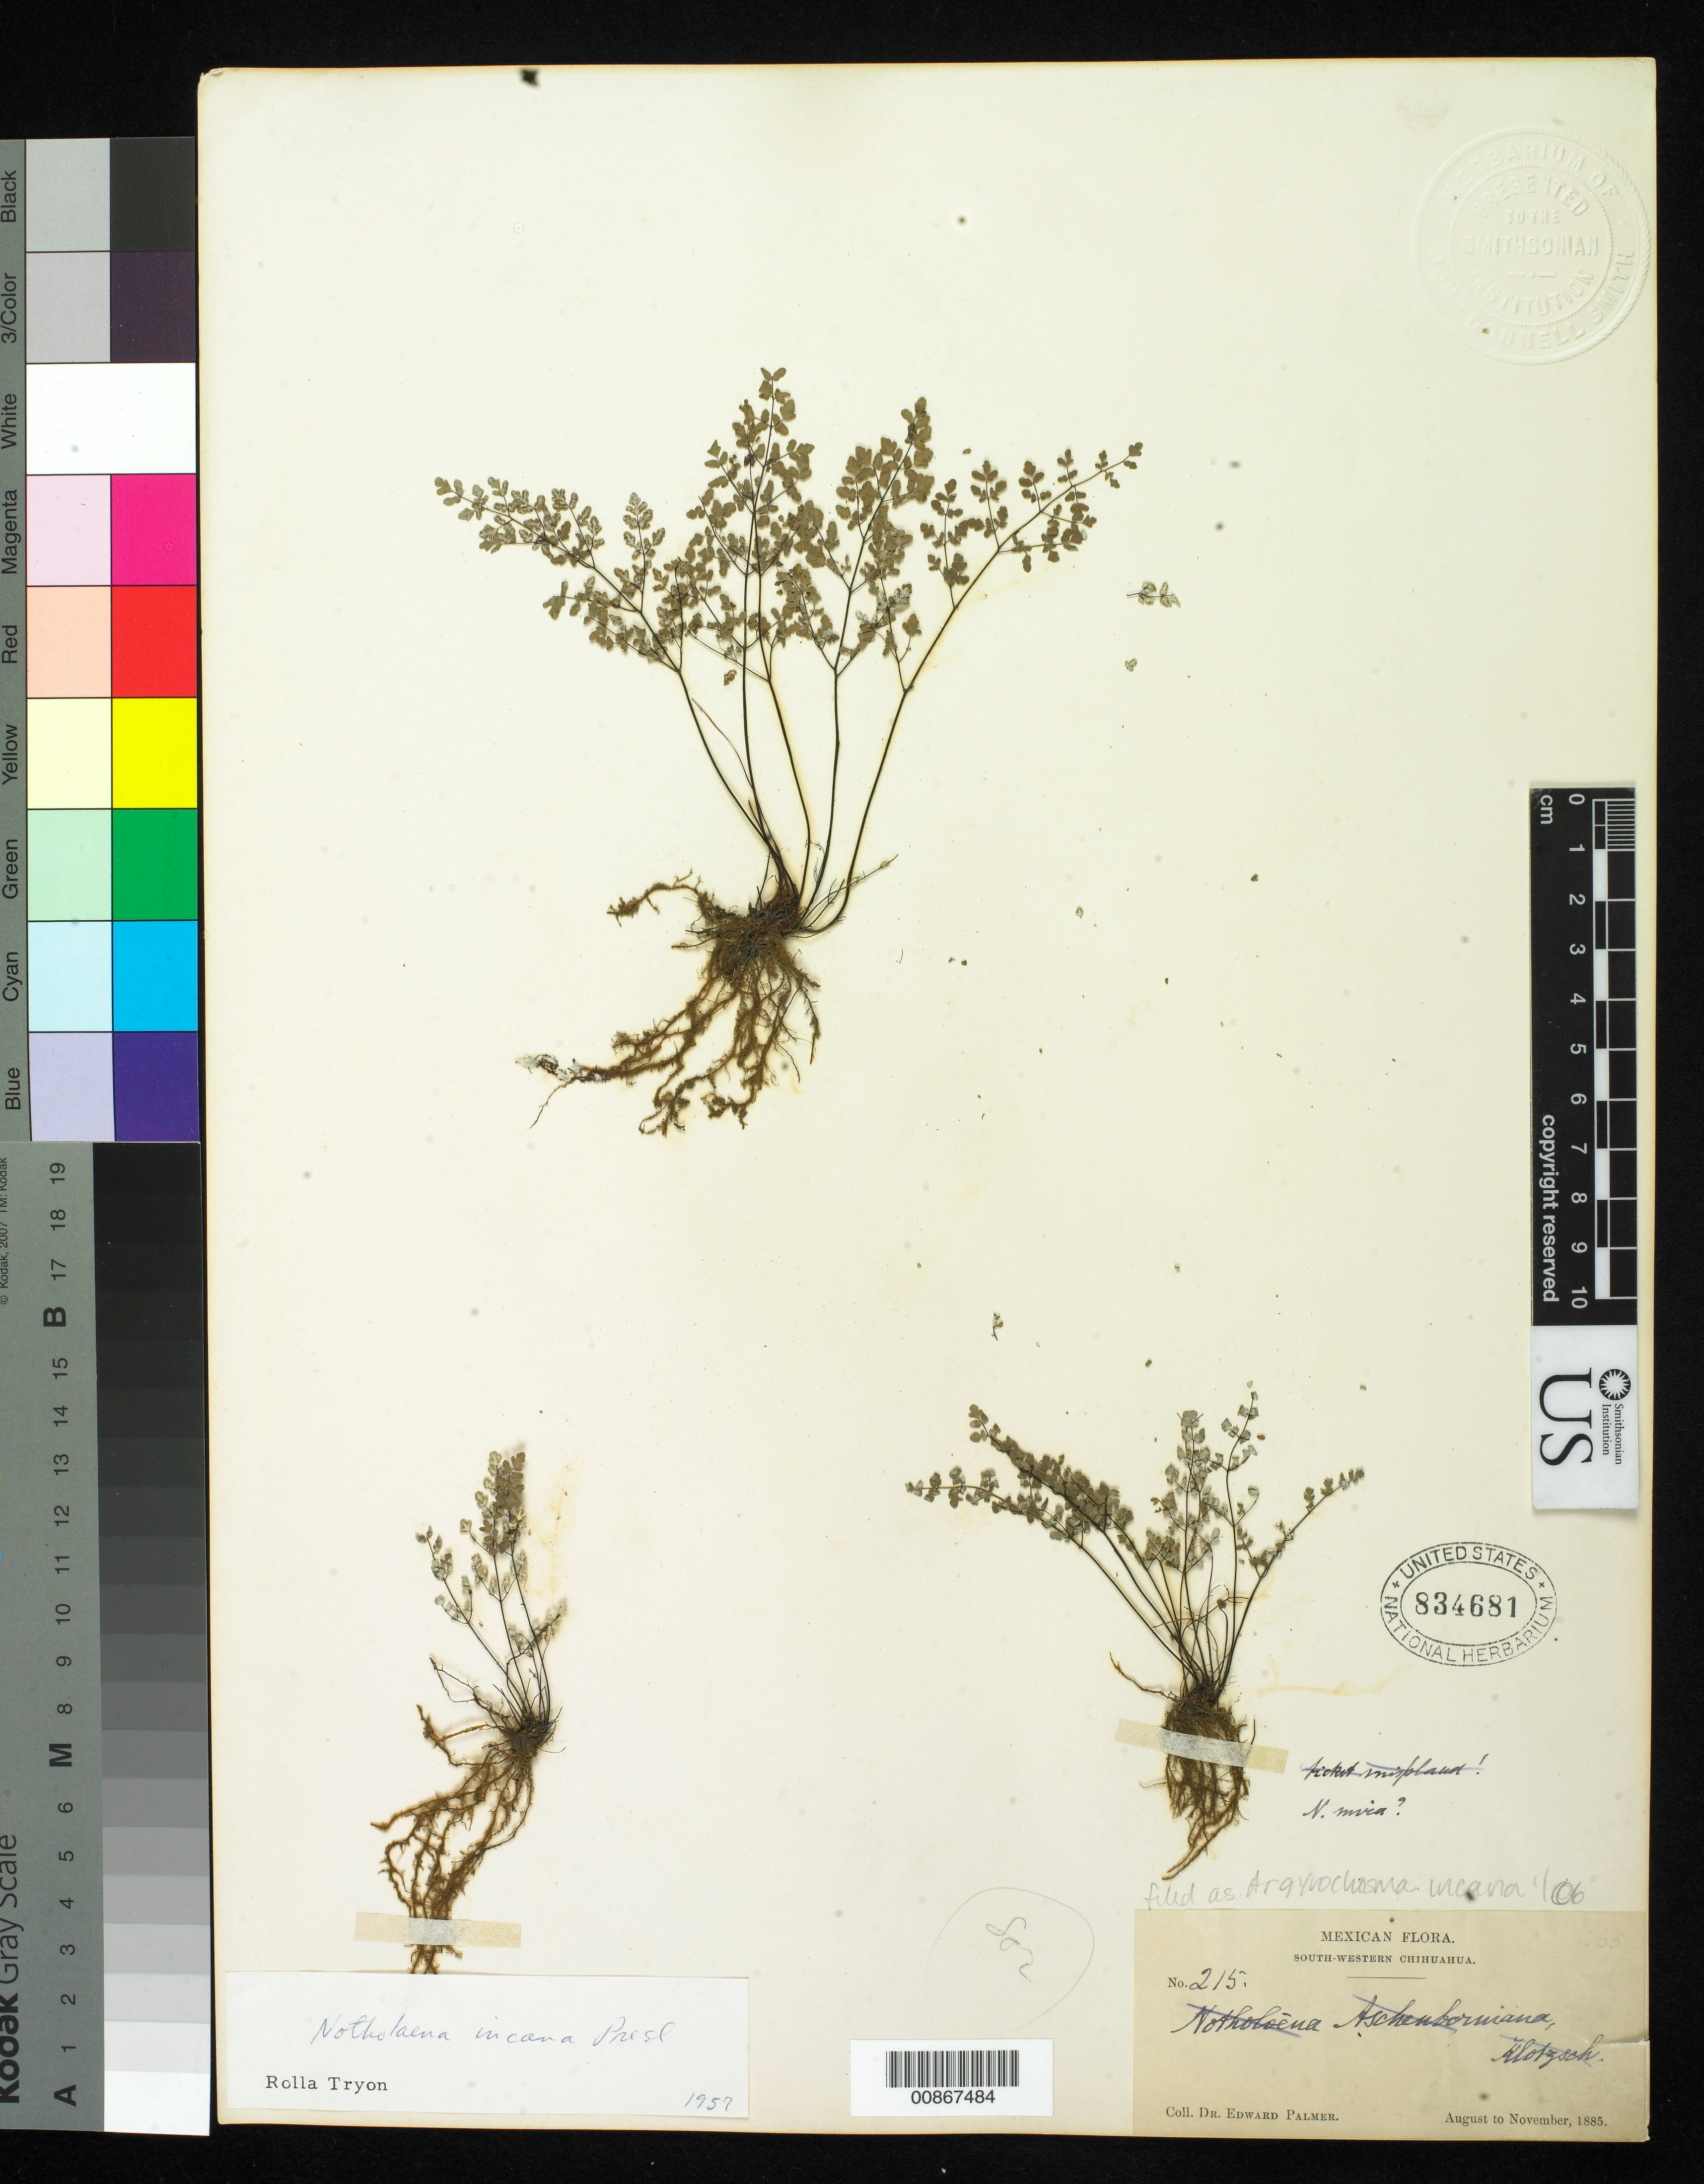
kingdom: Plantae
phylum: Tracheophyta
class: Polypodiopsida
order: Polypodiales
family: Pteridaceae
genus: Argyrochosma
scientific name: Argyrochosma incana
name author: (C. Presl) Windham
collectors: E. Palmer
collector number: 215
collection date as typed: Aug 1885 to -- Nov 1885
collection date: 1885-08/1885-11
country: Mexico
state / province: Chihuahua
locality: South-Western Chihuahua.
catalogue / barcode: US 834681